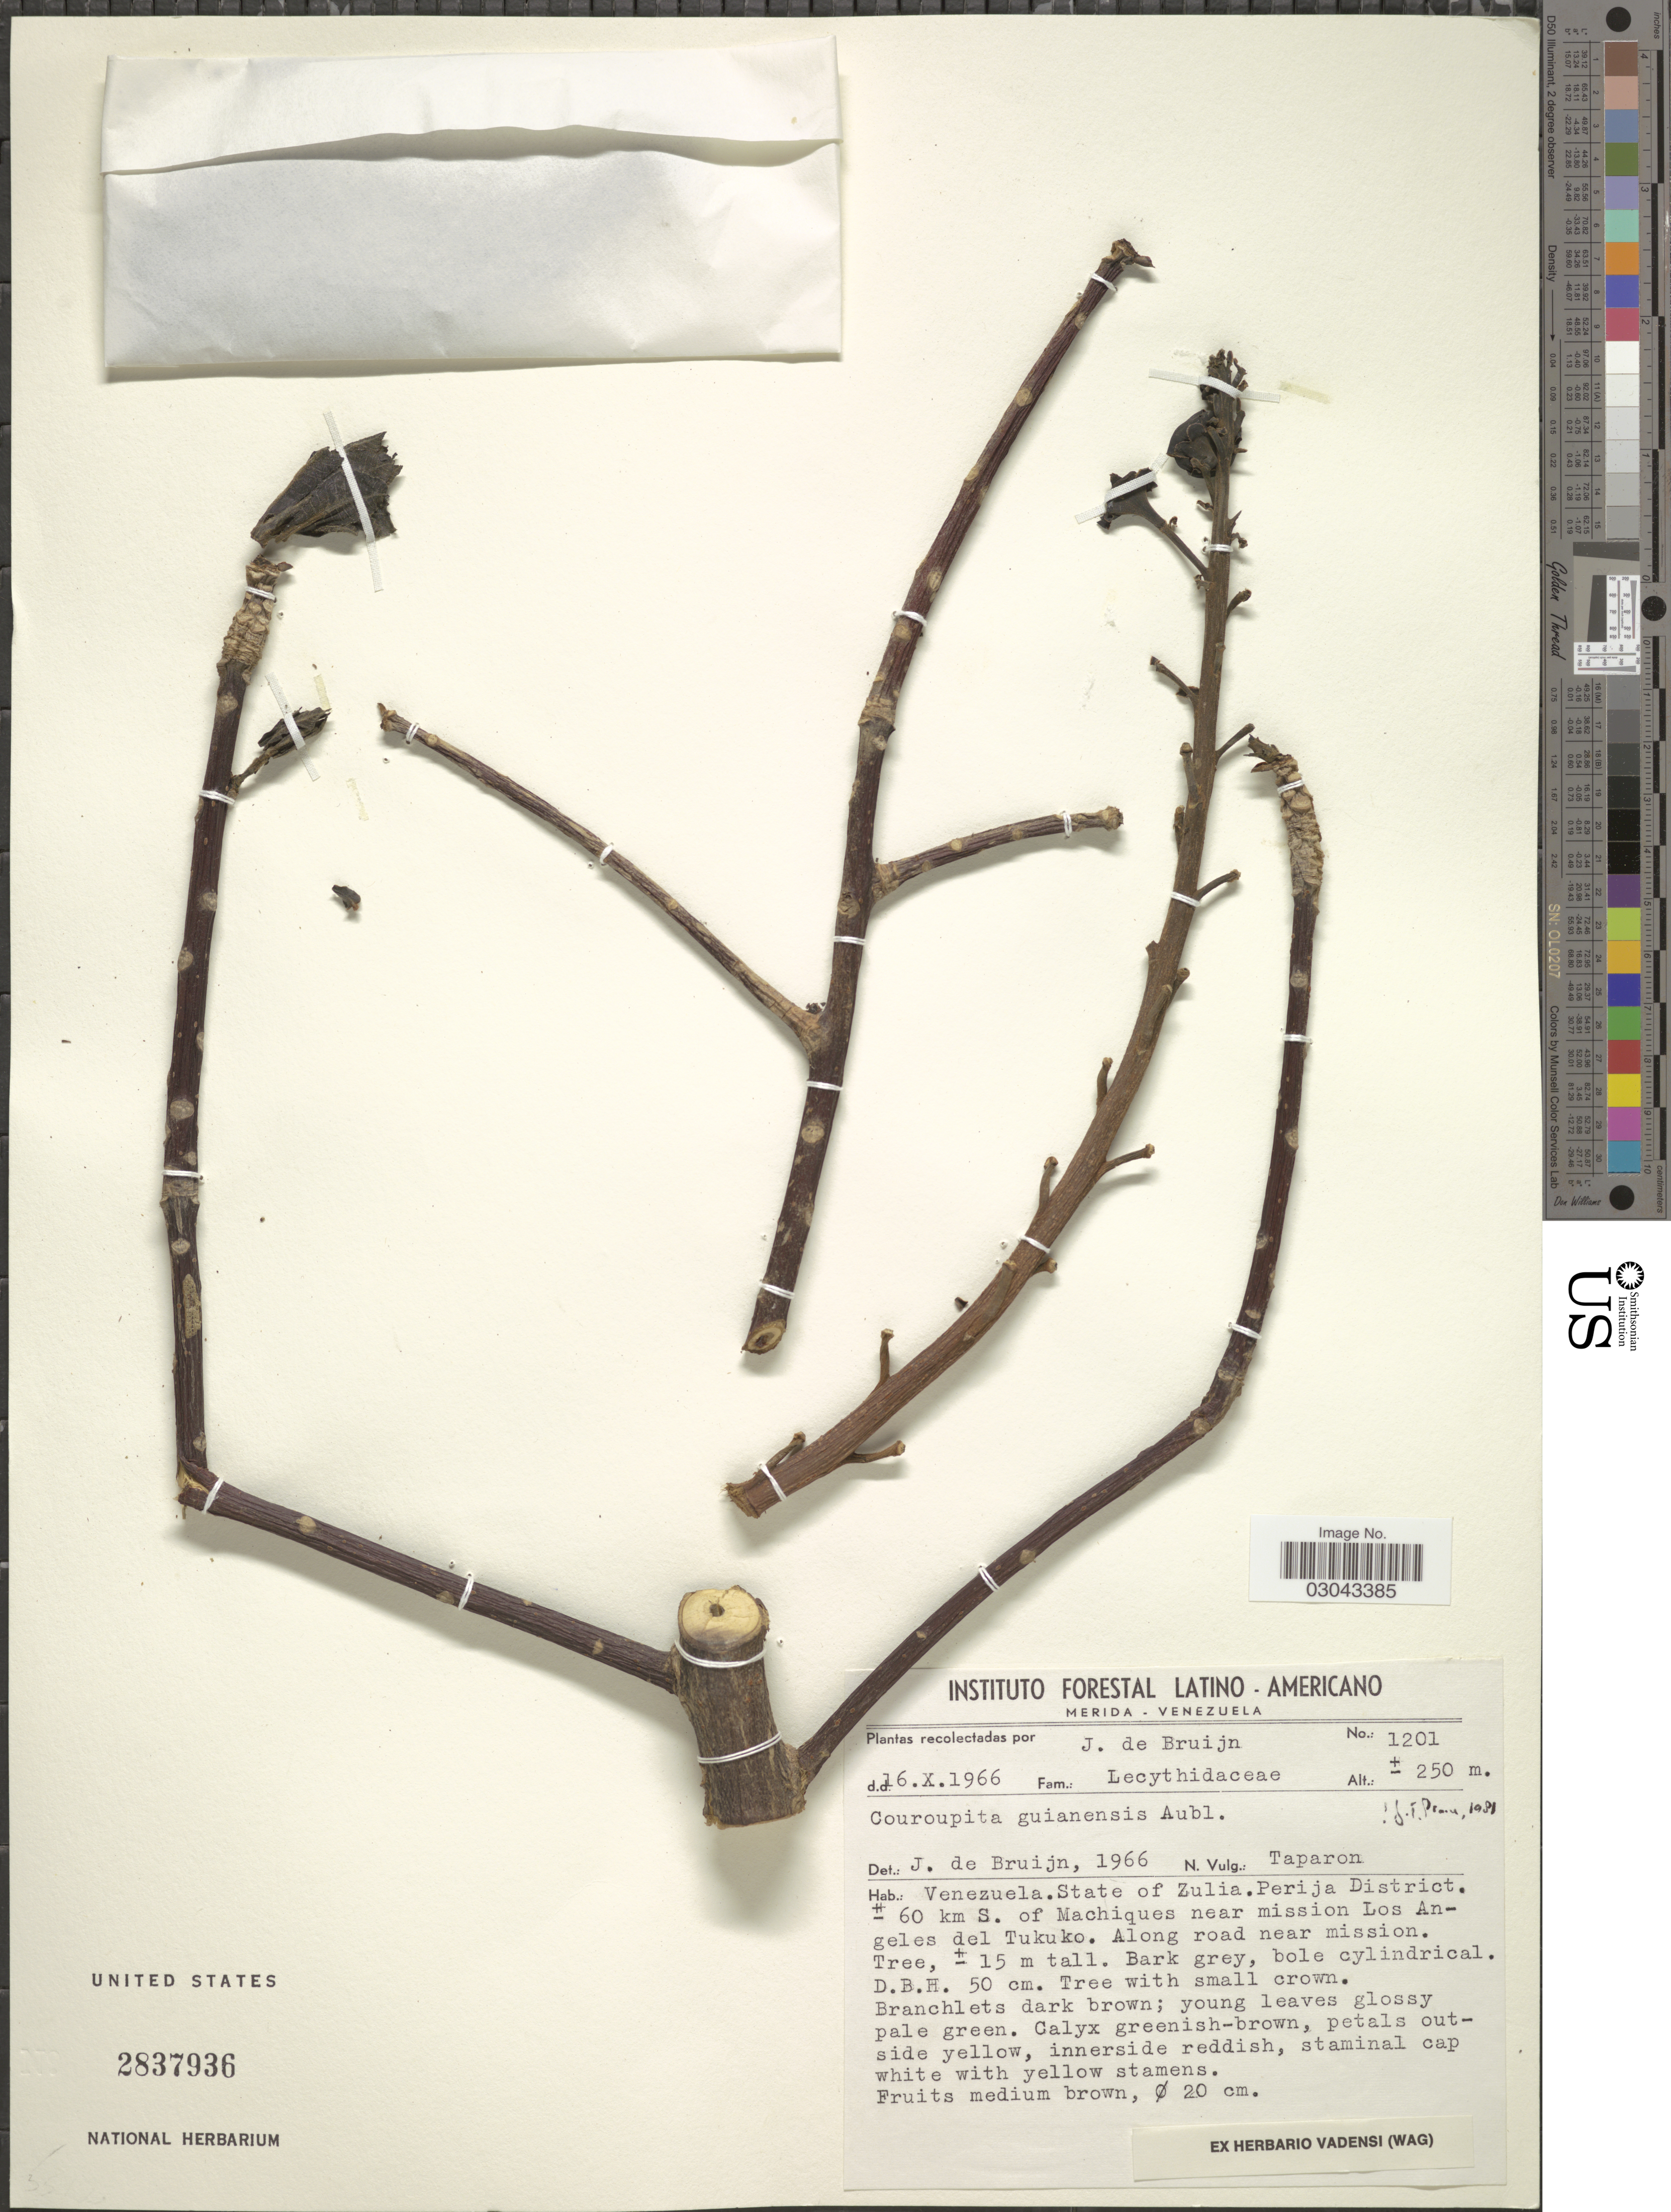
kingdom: Plantae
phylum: Tracheophyta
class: Magnoliopsida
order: Ericales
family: Lecythidaceae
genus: Couroupita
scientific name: Couroupita guianensis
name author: Aubl.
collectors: J. Bruijn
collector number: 1201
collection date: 1966-10-16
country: Venezuela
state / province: Zulia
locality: Perija District, ± 60 km S. of Machiques near mission Los Angeles del Tukuko, Along road near mission.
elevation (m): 250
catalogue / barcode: US 2837936